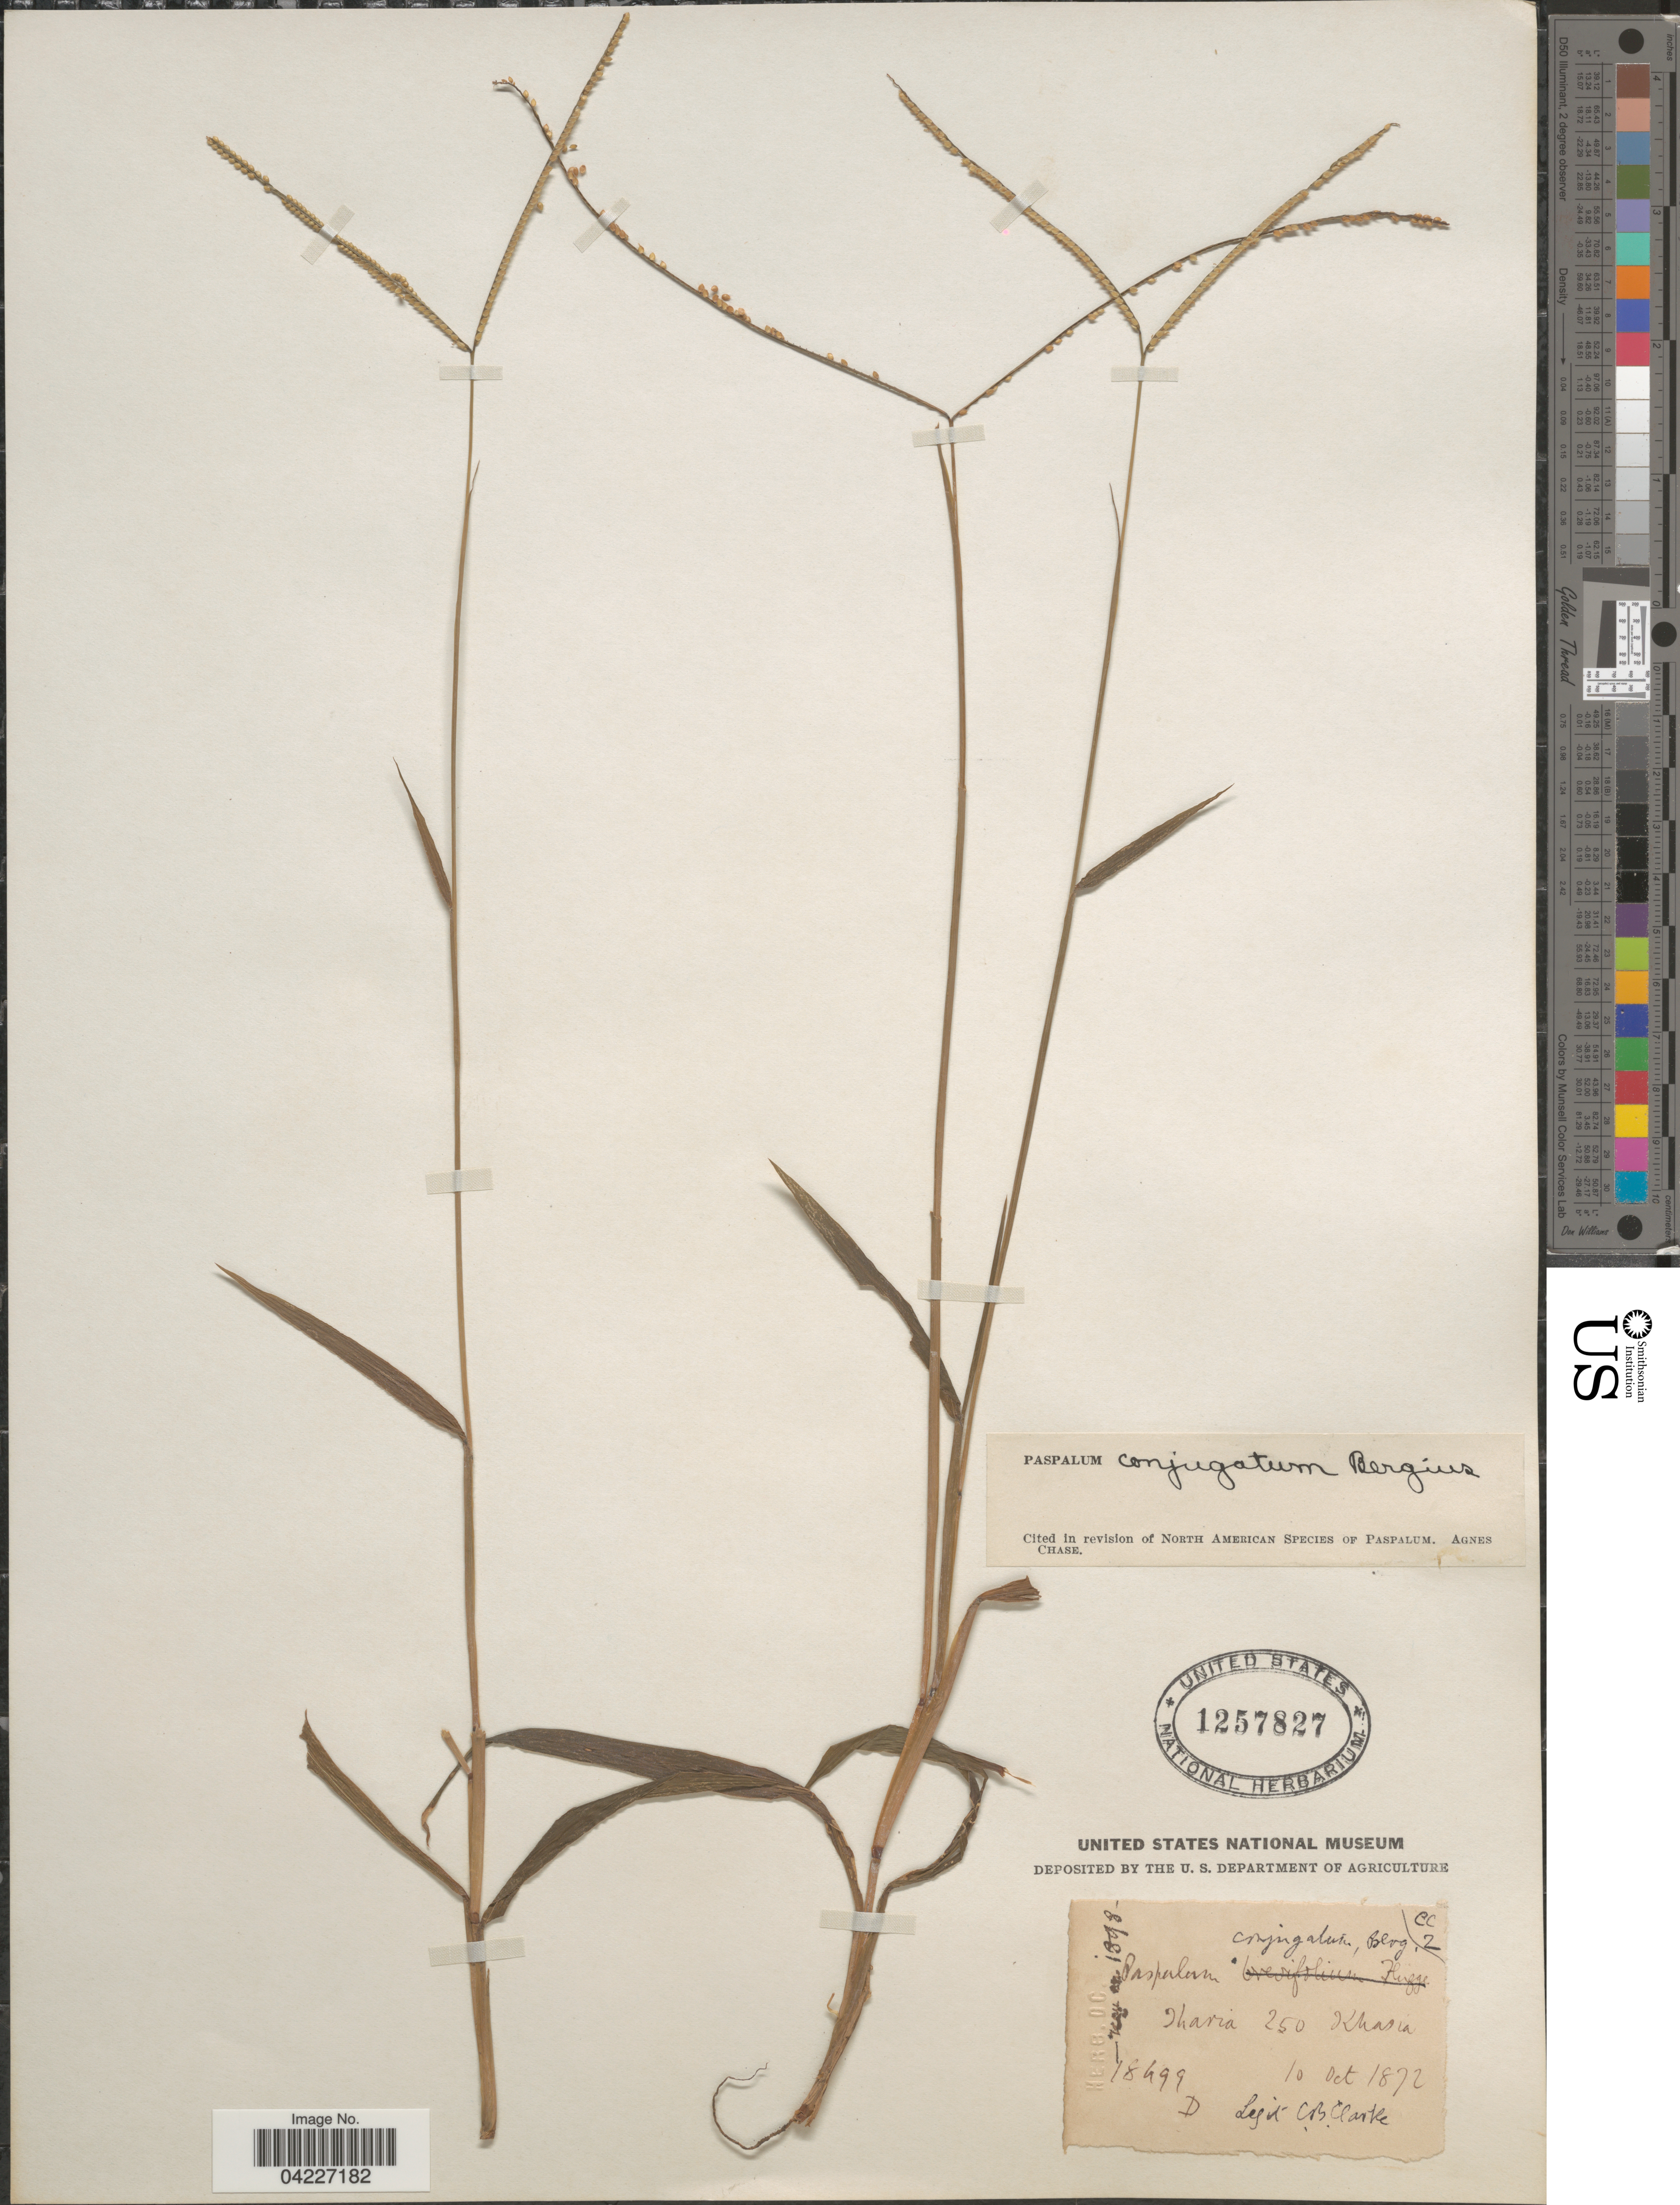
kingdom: Plantae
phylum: Tracheophyta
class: Liliopsida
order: Poales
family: Poaceae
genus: Paspalum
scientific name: Paspalum conjugatum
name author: P.J. Bergius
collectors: C. B. Clarke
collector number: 18499D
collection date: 1872-10-10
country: India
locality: Jharia. Khasia.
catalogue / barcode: US 1257827